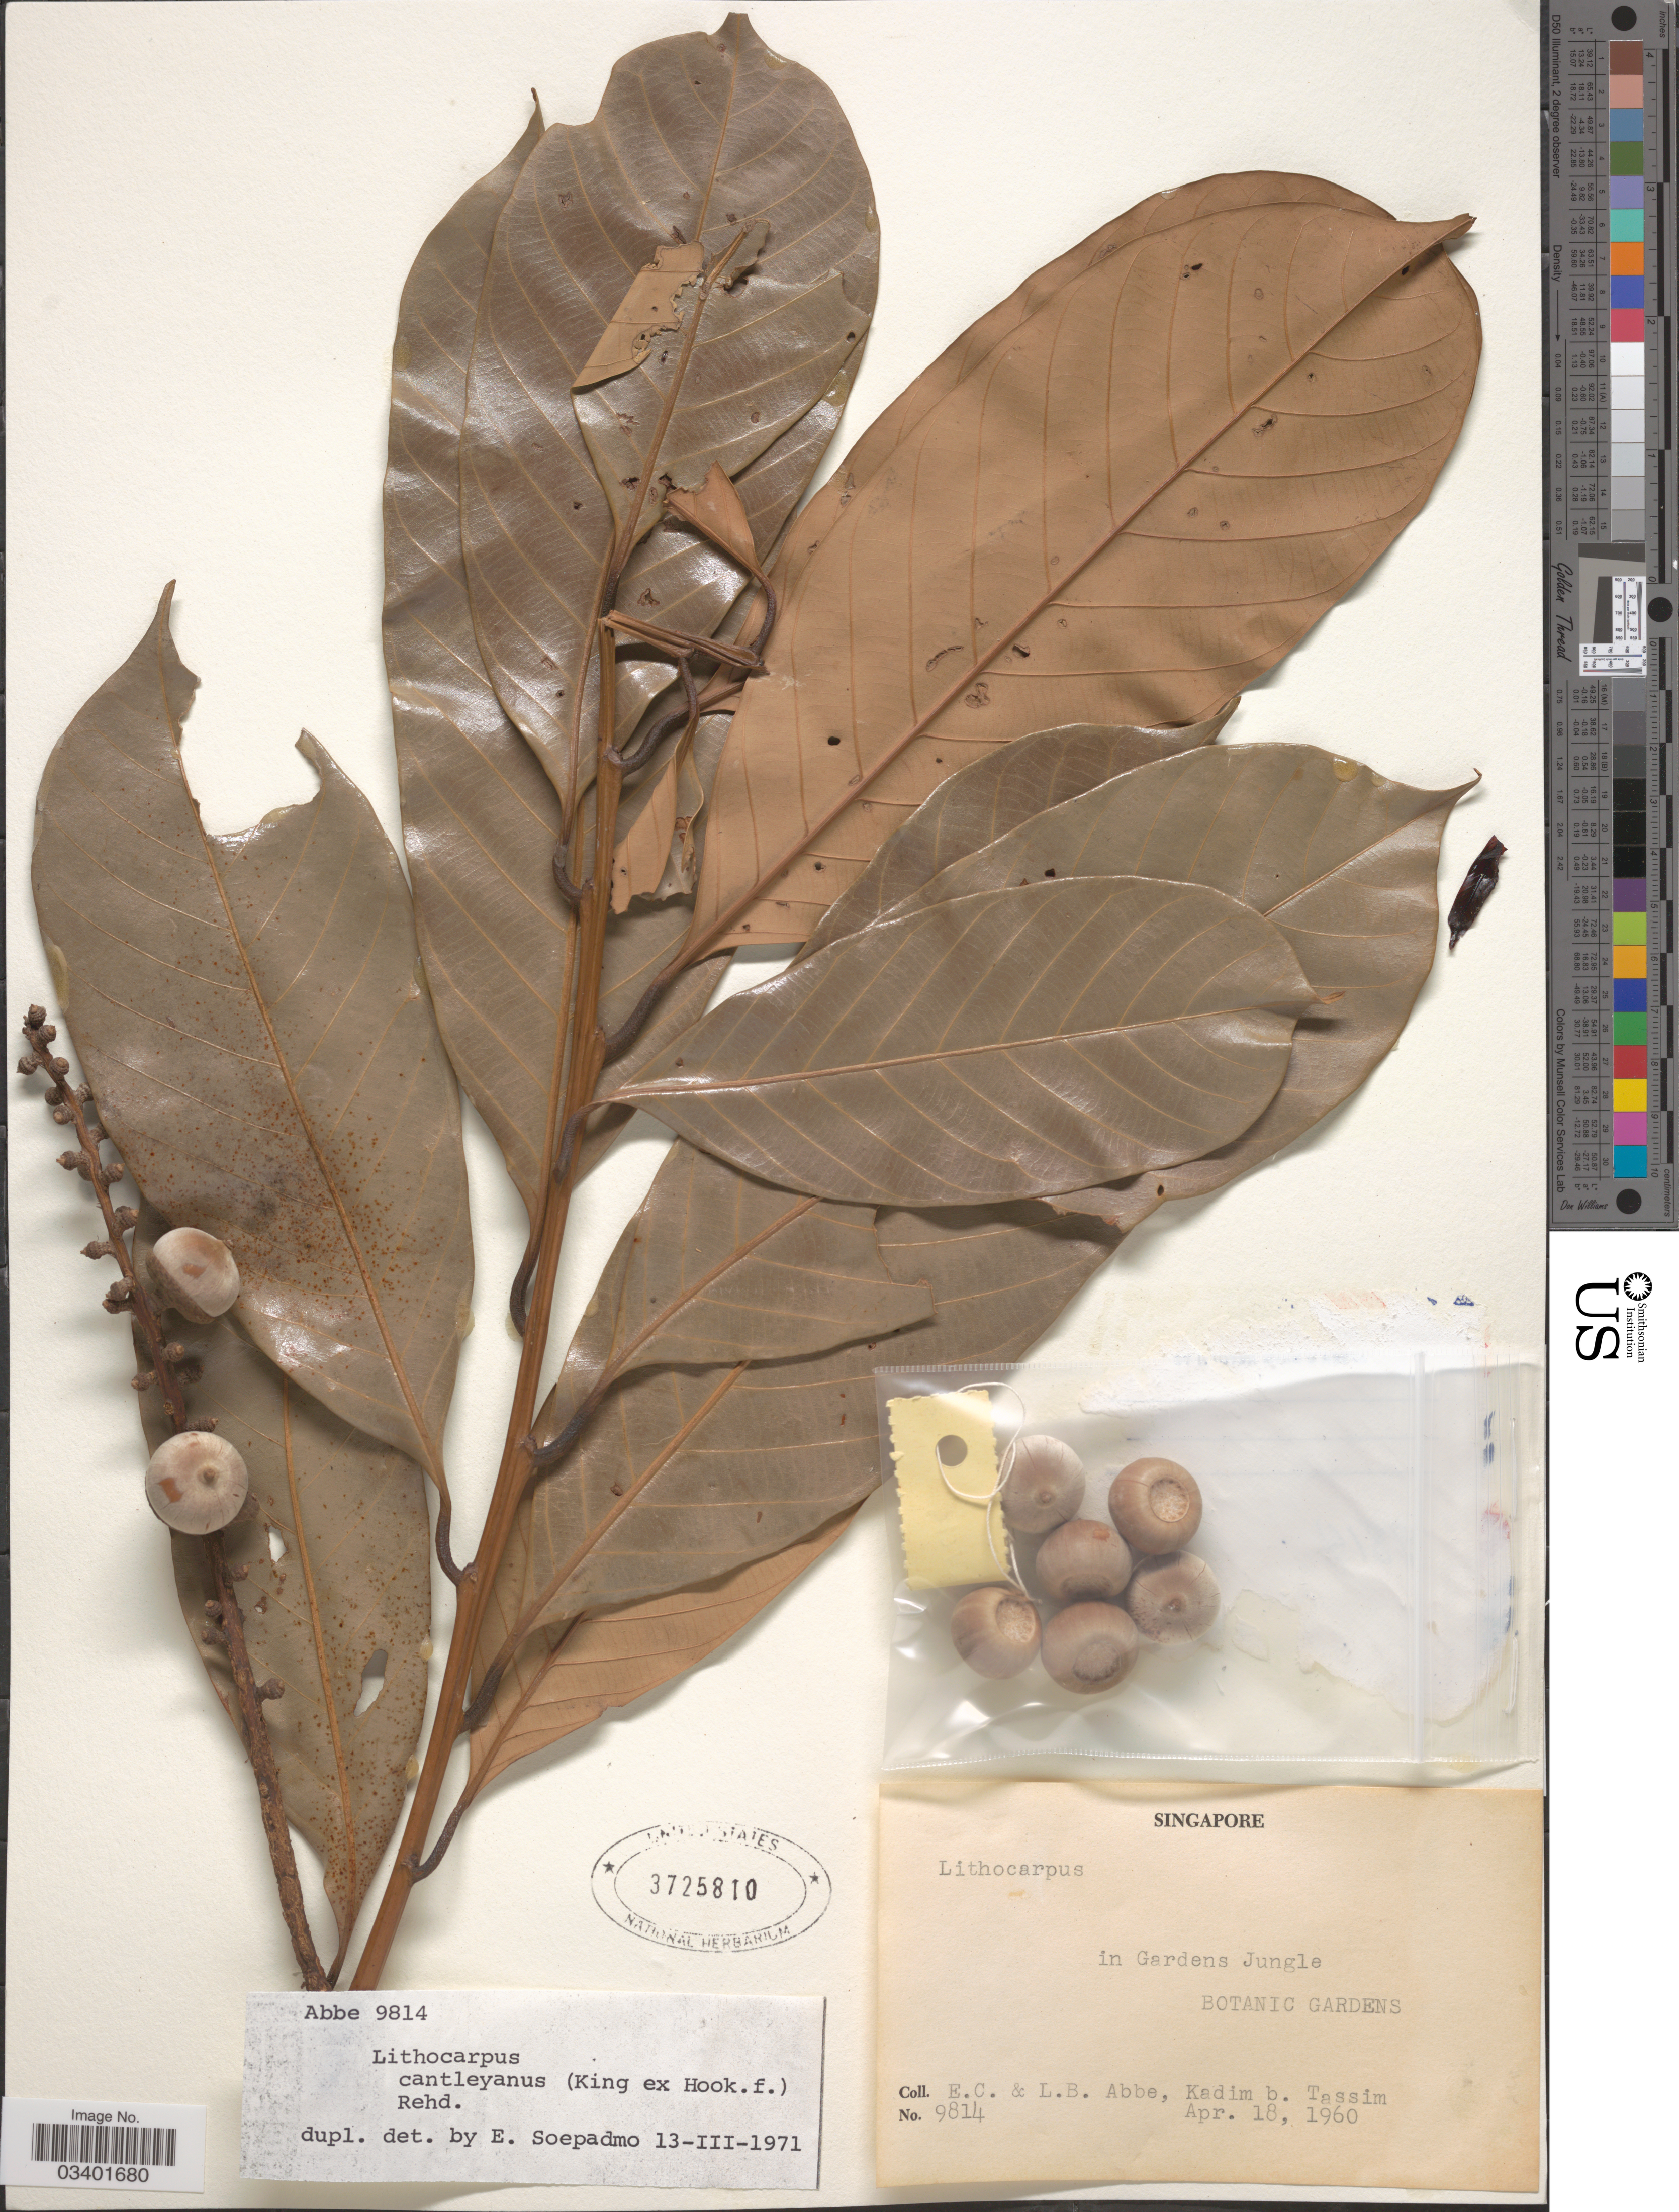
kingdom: Plantae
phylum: Tracheophyta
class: Magnoliopsida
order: Fagales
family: Fagaceae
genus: Lithocarpus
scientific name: Lithocarpus cantleyanus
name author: (R.M. King ex Hook. f.) Rehder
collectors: E. C. Abbe, L. B. Abbe & K. Tassim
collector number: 9814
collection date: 1960-04-18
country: Singapore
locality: In Gardens Jungle, Botanic Gardens.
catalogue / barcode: US 3725810